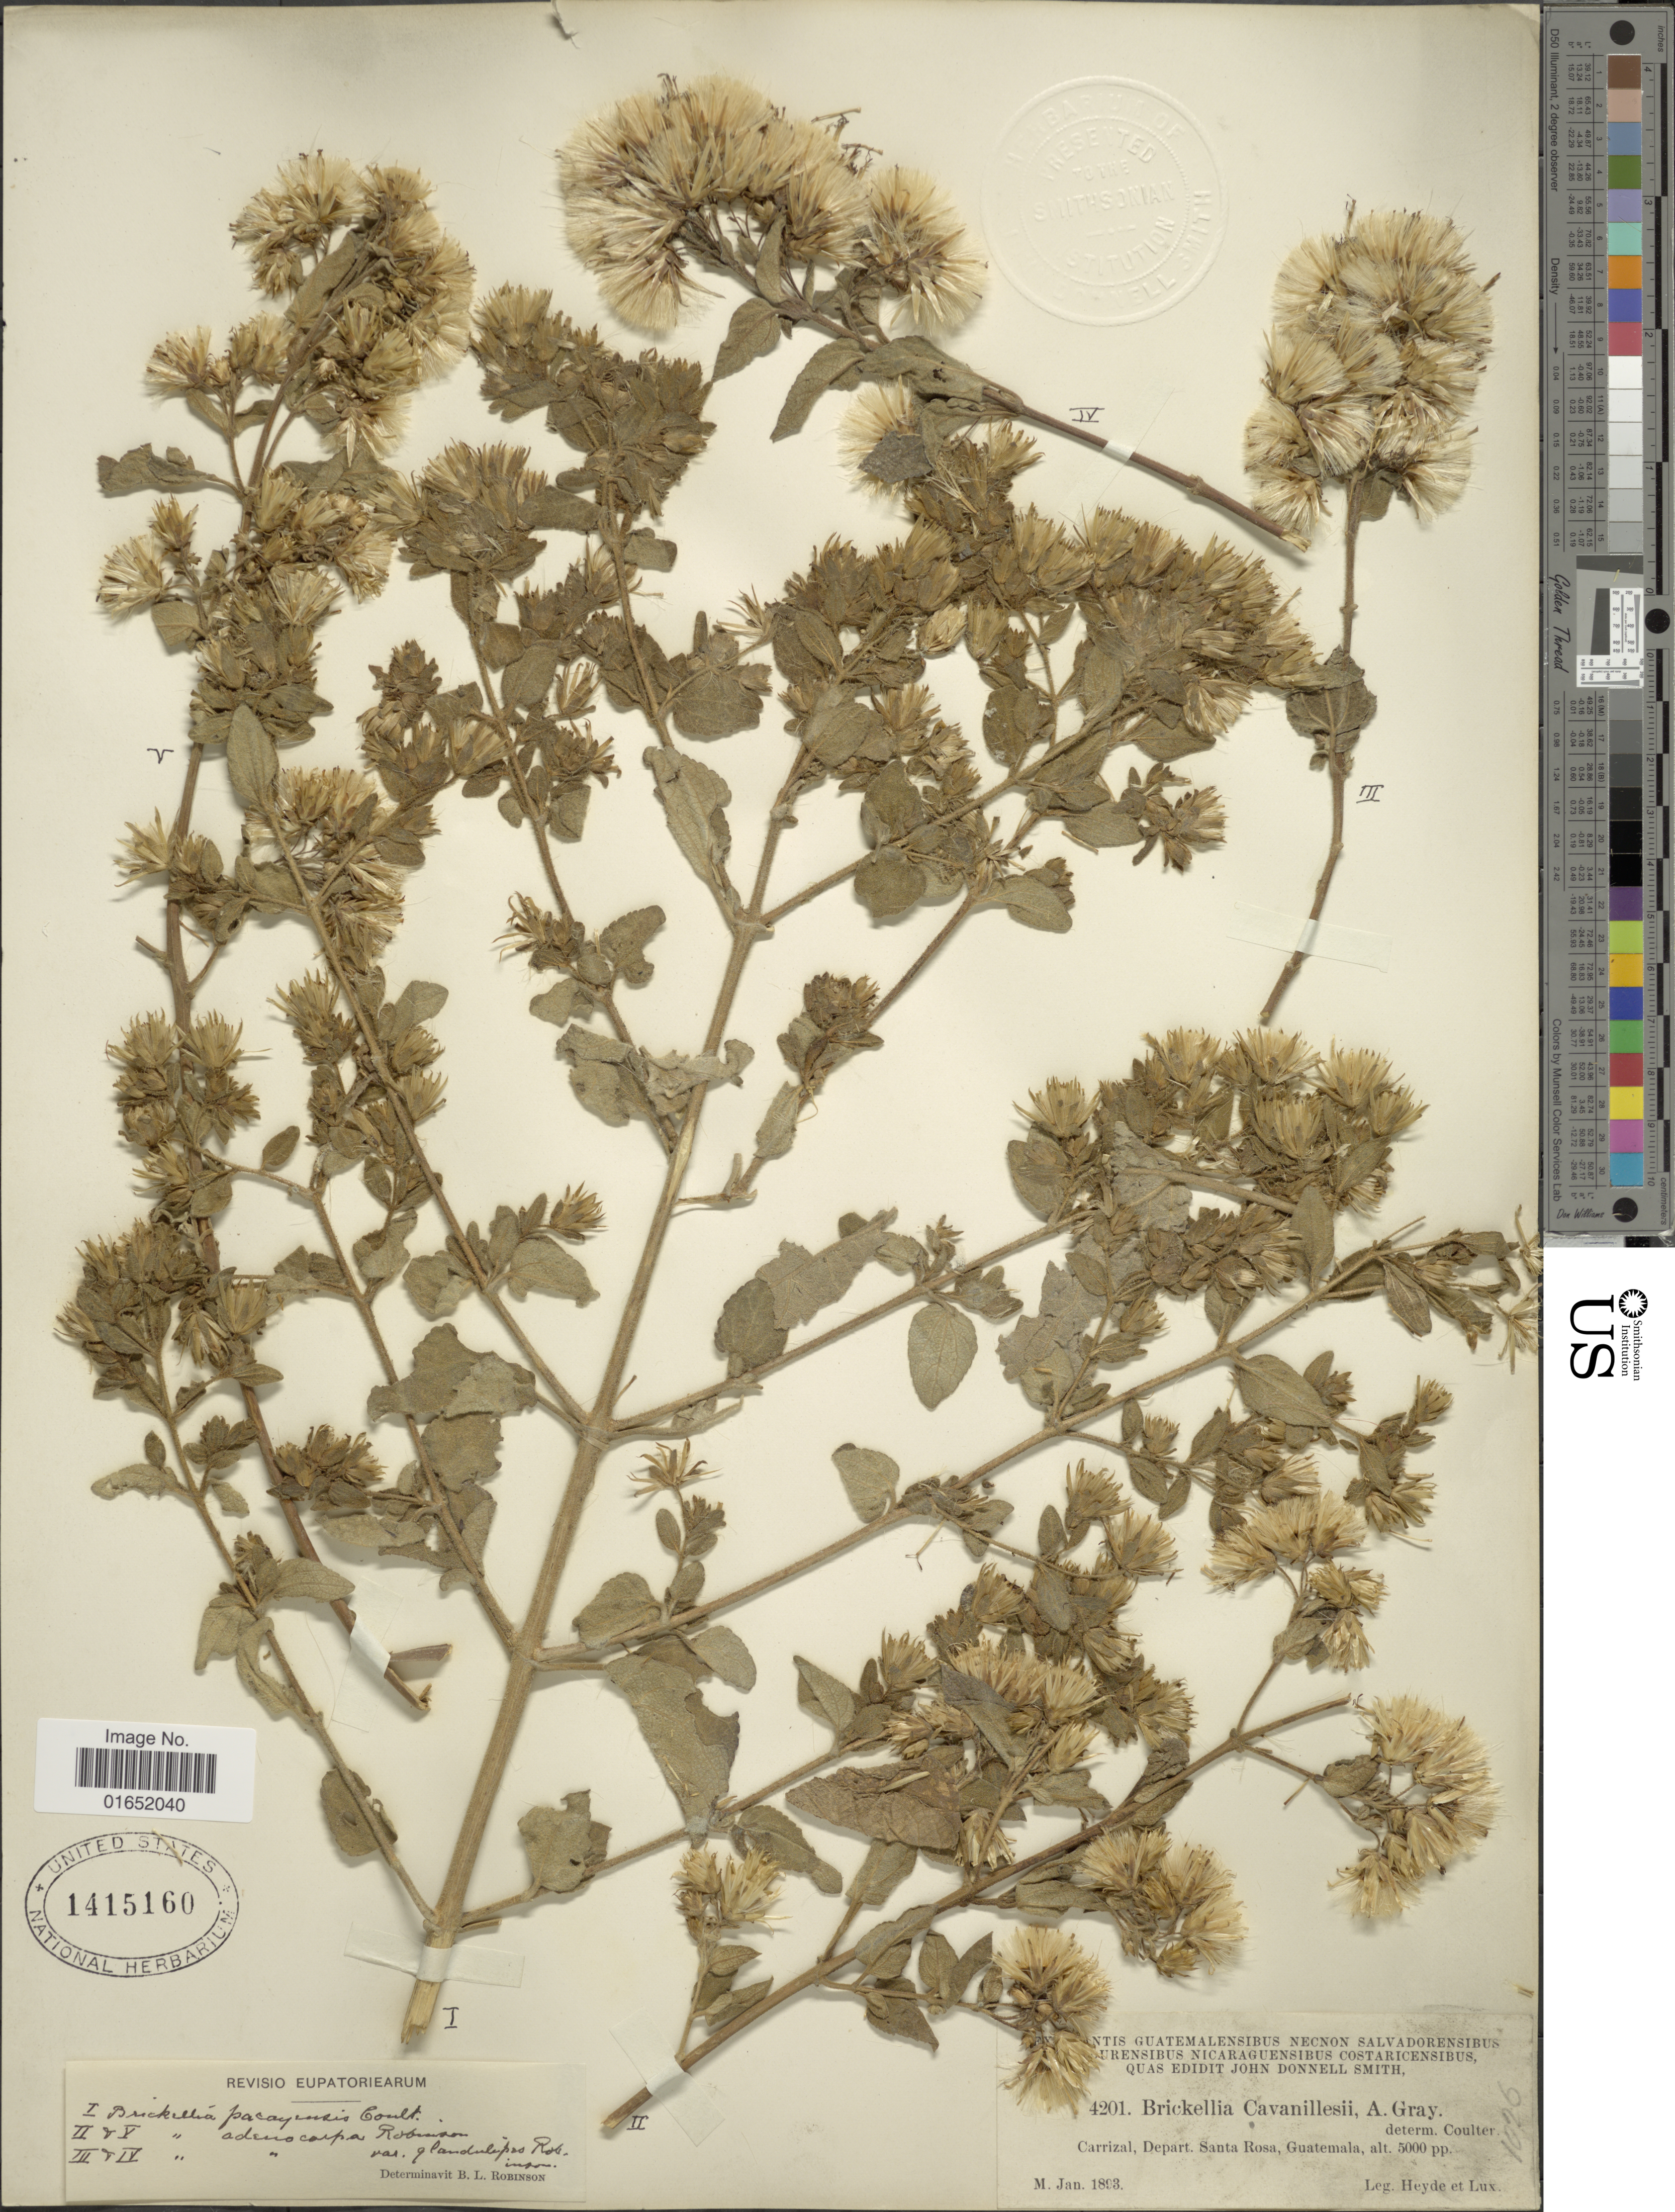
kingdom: Plantae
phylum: Tracheophyta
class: Magnoliopsida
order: Asterales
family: Asteraceae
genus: Brickellia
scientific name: Brickellia pacayensis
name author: J.M. Coult.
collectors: Heyde & Lux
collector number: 4201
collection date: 1893-01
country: Guatemala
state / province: Santa Rosa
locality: Carrizal, Depart Santa Rosa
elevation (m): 1524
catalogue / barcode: US 1415160